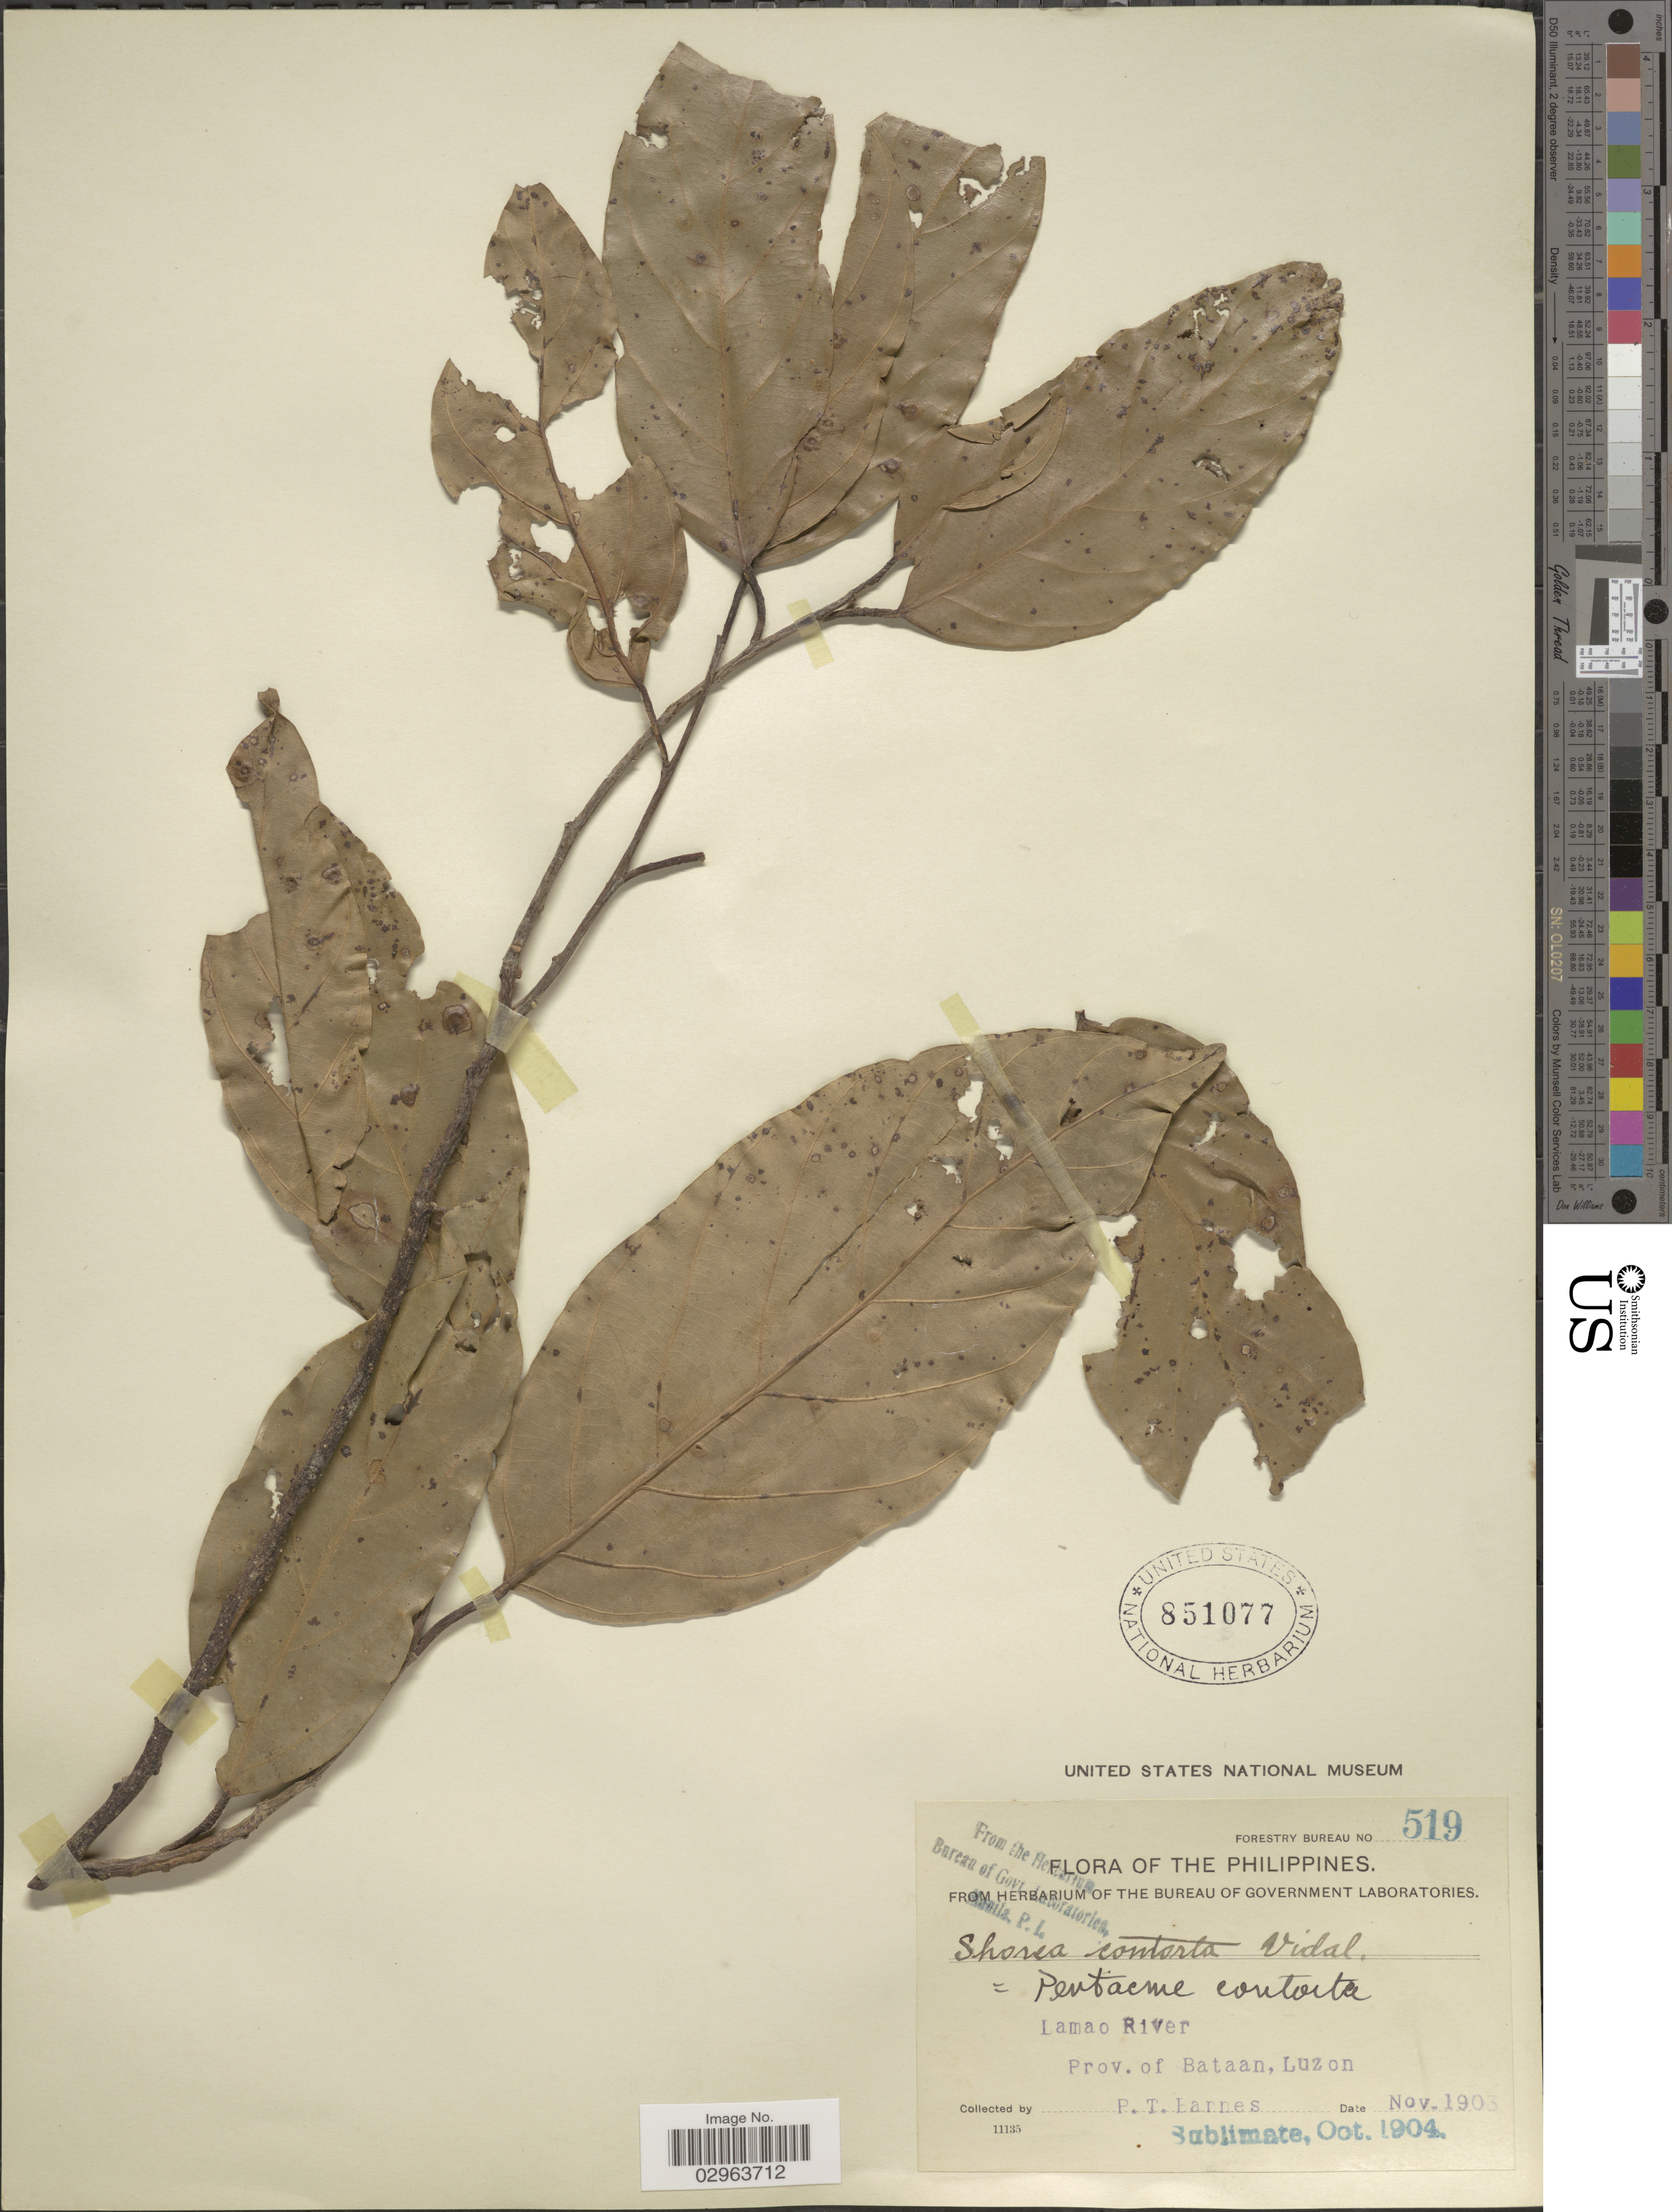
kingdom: Plantae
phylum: Tracheophyta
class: Magnoliopsida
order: Malvales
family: Dipterocarpaceae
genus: Pentacme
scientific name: Pentacme contorta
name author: (S. Vidal) Merr. & Rolfe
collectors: P. Barnes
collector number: Forestry Bureau 519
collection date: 1903-11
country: Philippines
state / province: Central Luzon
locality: Lamao River Prov. of Bataan, Luzon.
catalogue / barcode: US 851077